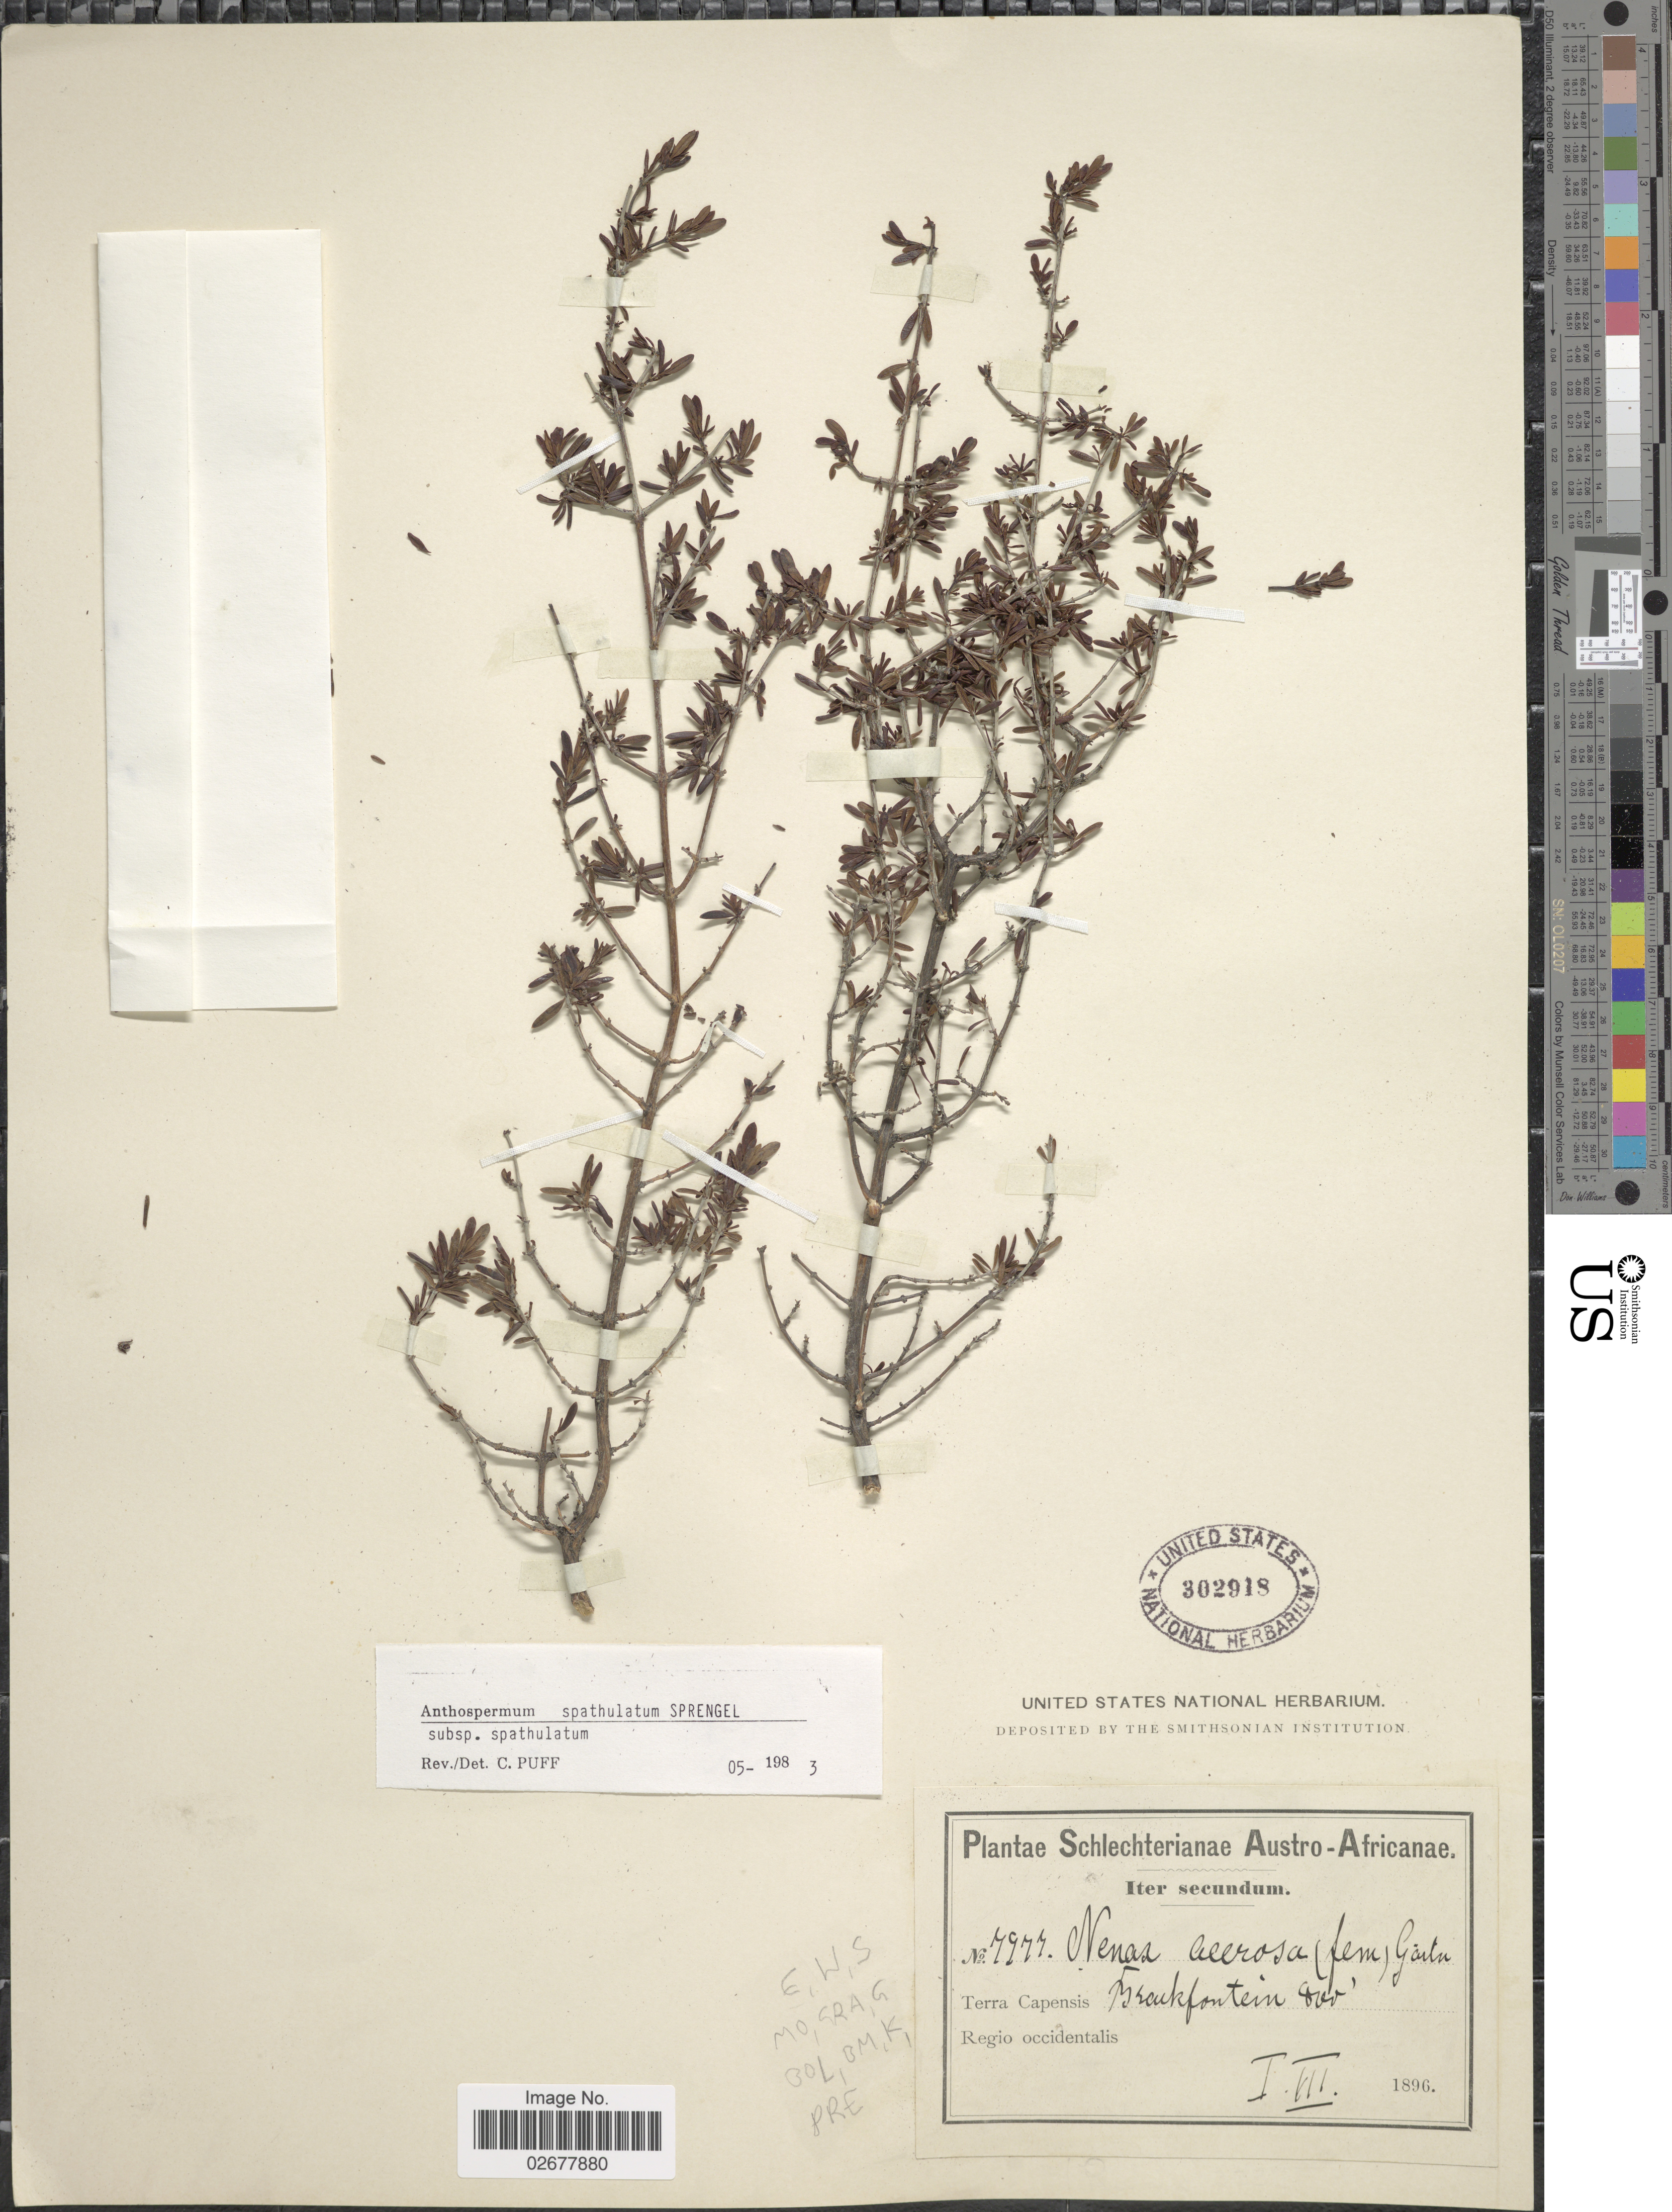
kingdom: Plantae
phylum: Tracheophyta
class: Magnoliopsida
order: Gentianales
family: Rubiaceae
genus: Anthospermum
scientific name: Anthospermum spathulatum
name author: Spreng.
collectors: Schlechter, --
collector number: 7977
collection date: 1896-01/1896-07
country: South Africa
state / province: KwaZulu-Natal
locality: Austro-Africanae, Tera Capensis, Regio occidentalis, Brackfontein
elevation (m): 244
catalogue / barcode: US 302918